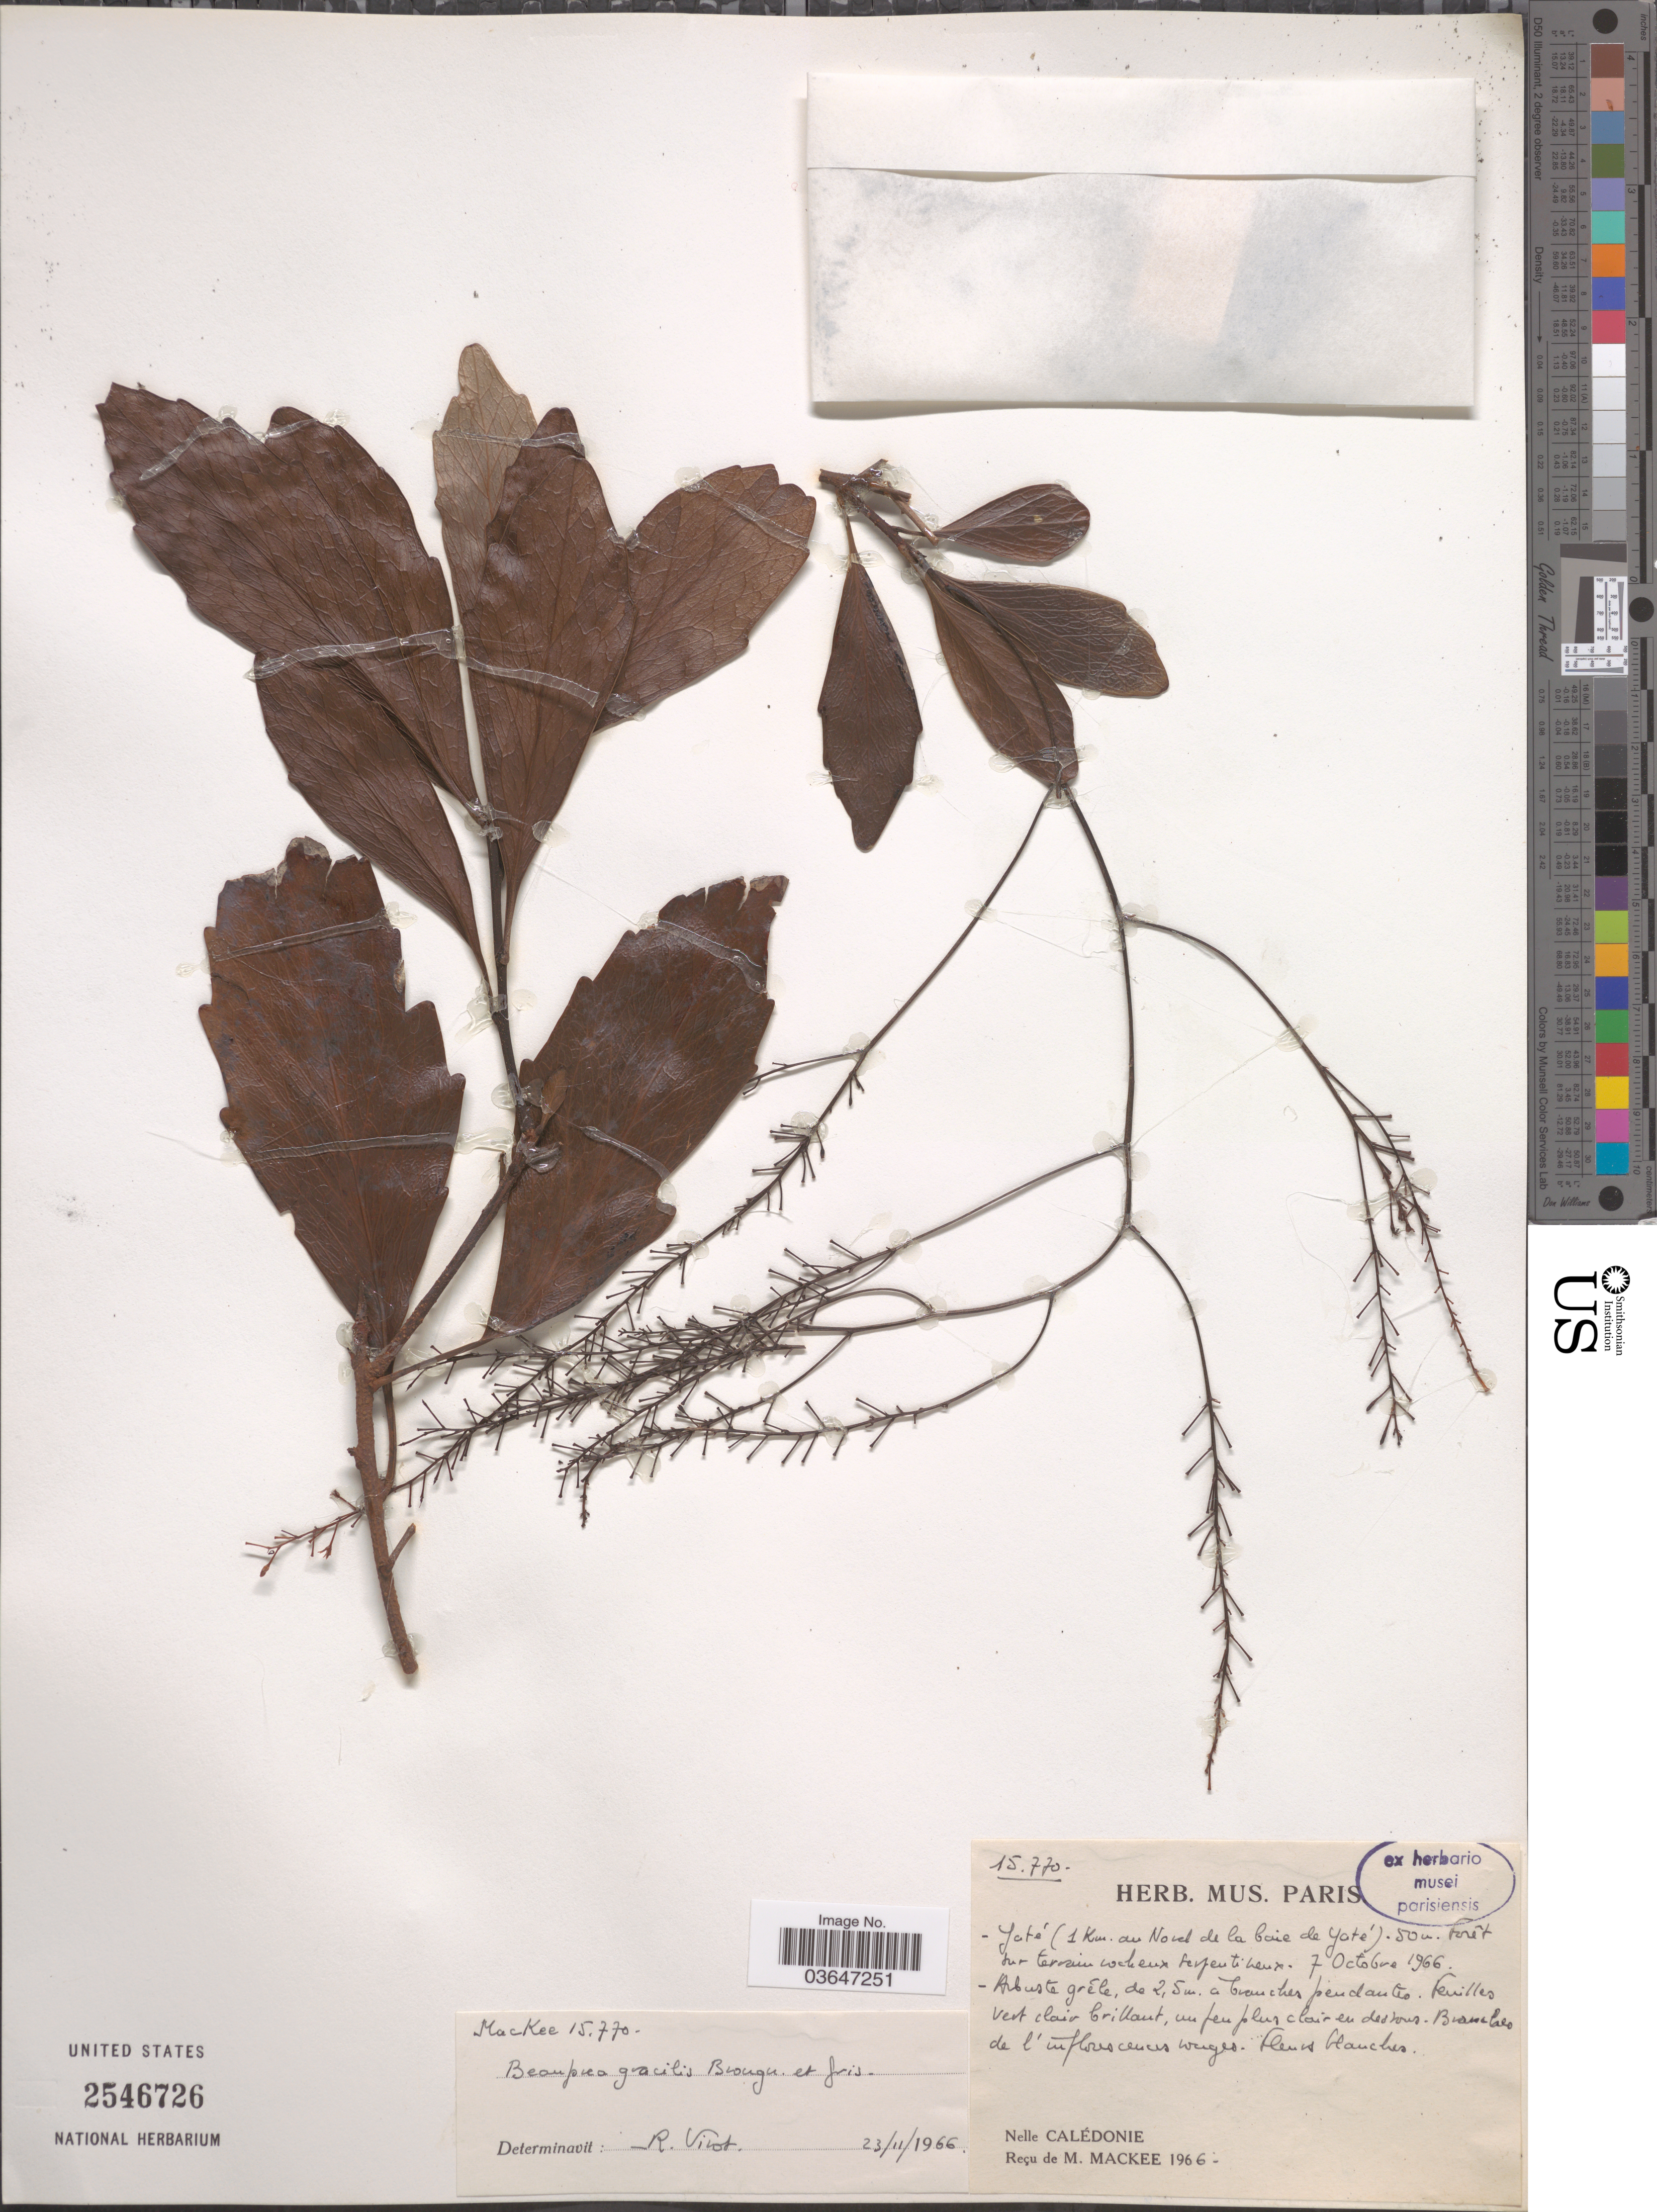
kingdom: Plantae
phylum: Tracheophyta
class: Magnoliopsida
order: Proteales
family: Proteaceae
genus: Beauprea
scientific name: Beauprea gracilis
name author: Brongn. & Gris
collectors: M. Mackee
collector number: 15770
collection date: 1966-10-07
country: New Caledonia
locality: Yaté (1 Km. au Nord de la Gaie de Yaté).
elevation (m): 50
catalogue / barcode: US 2546726